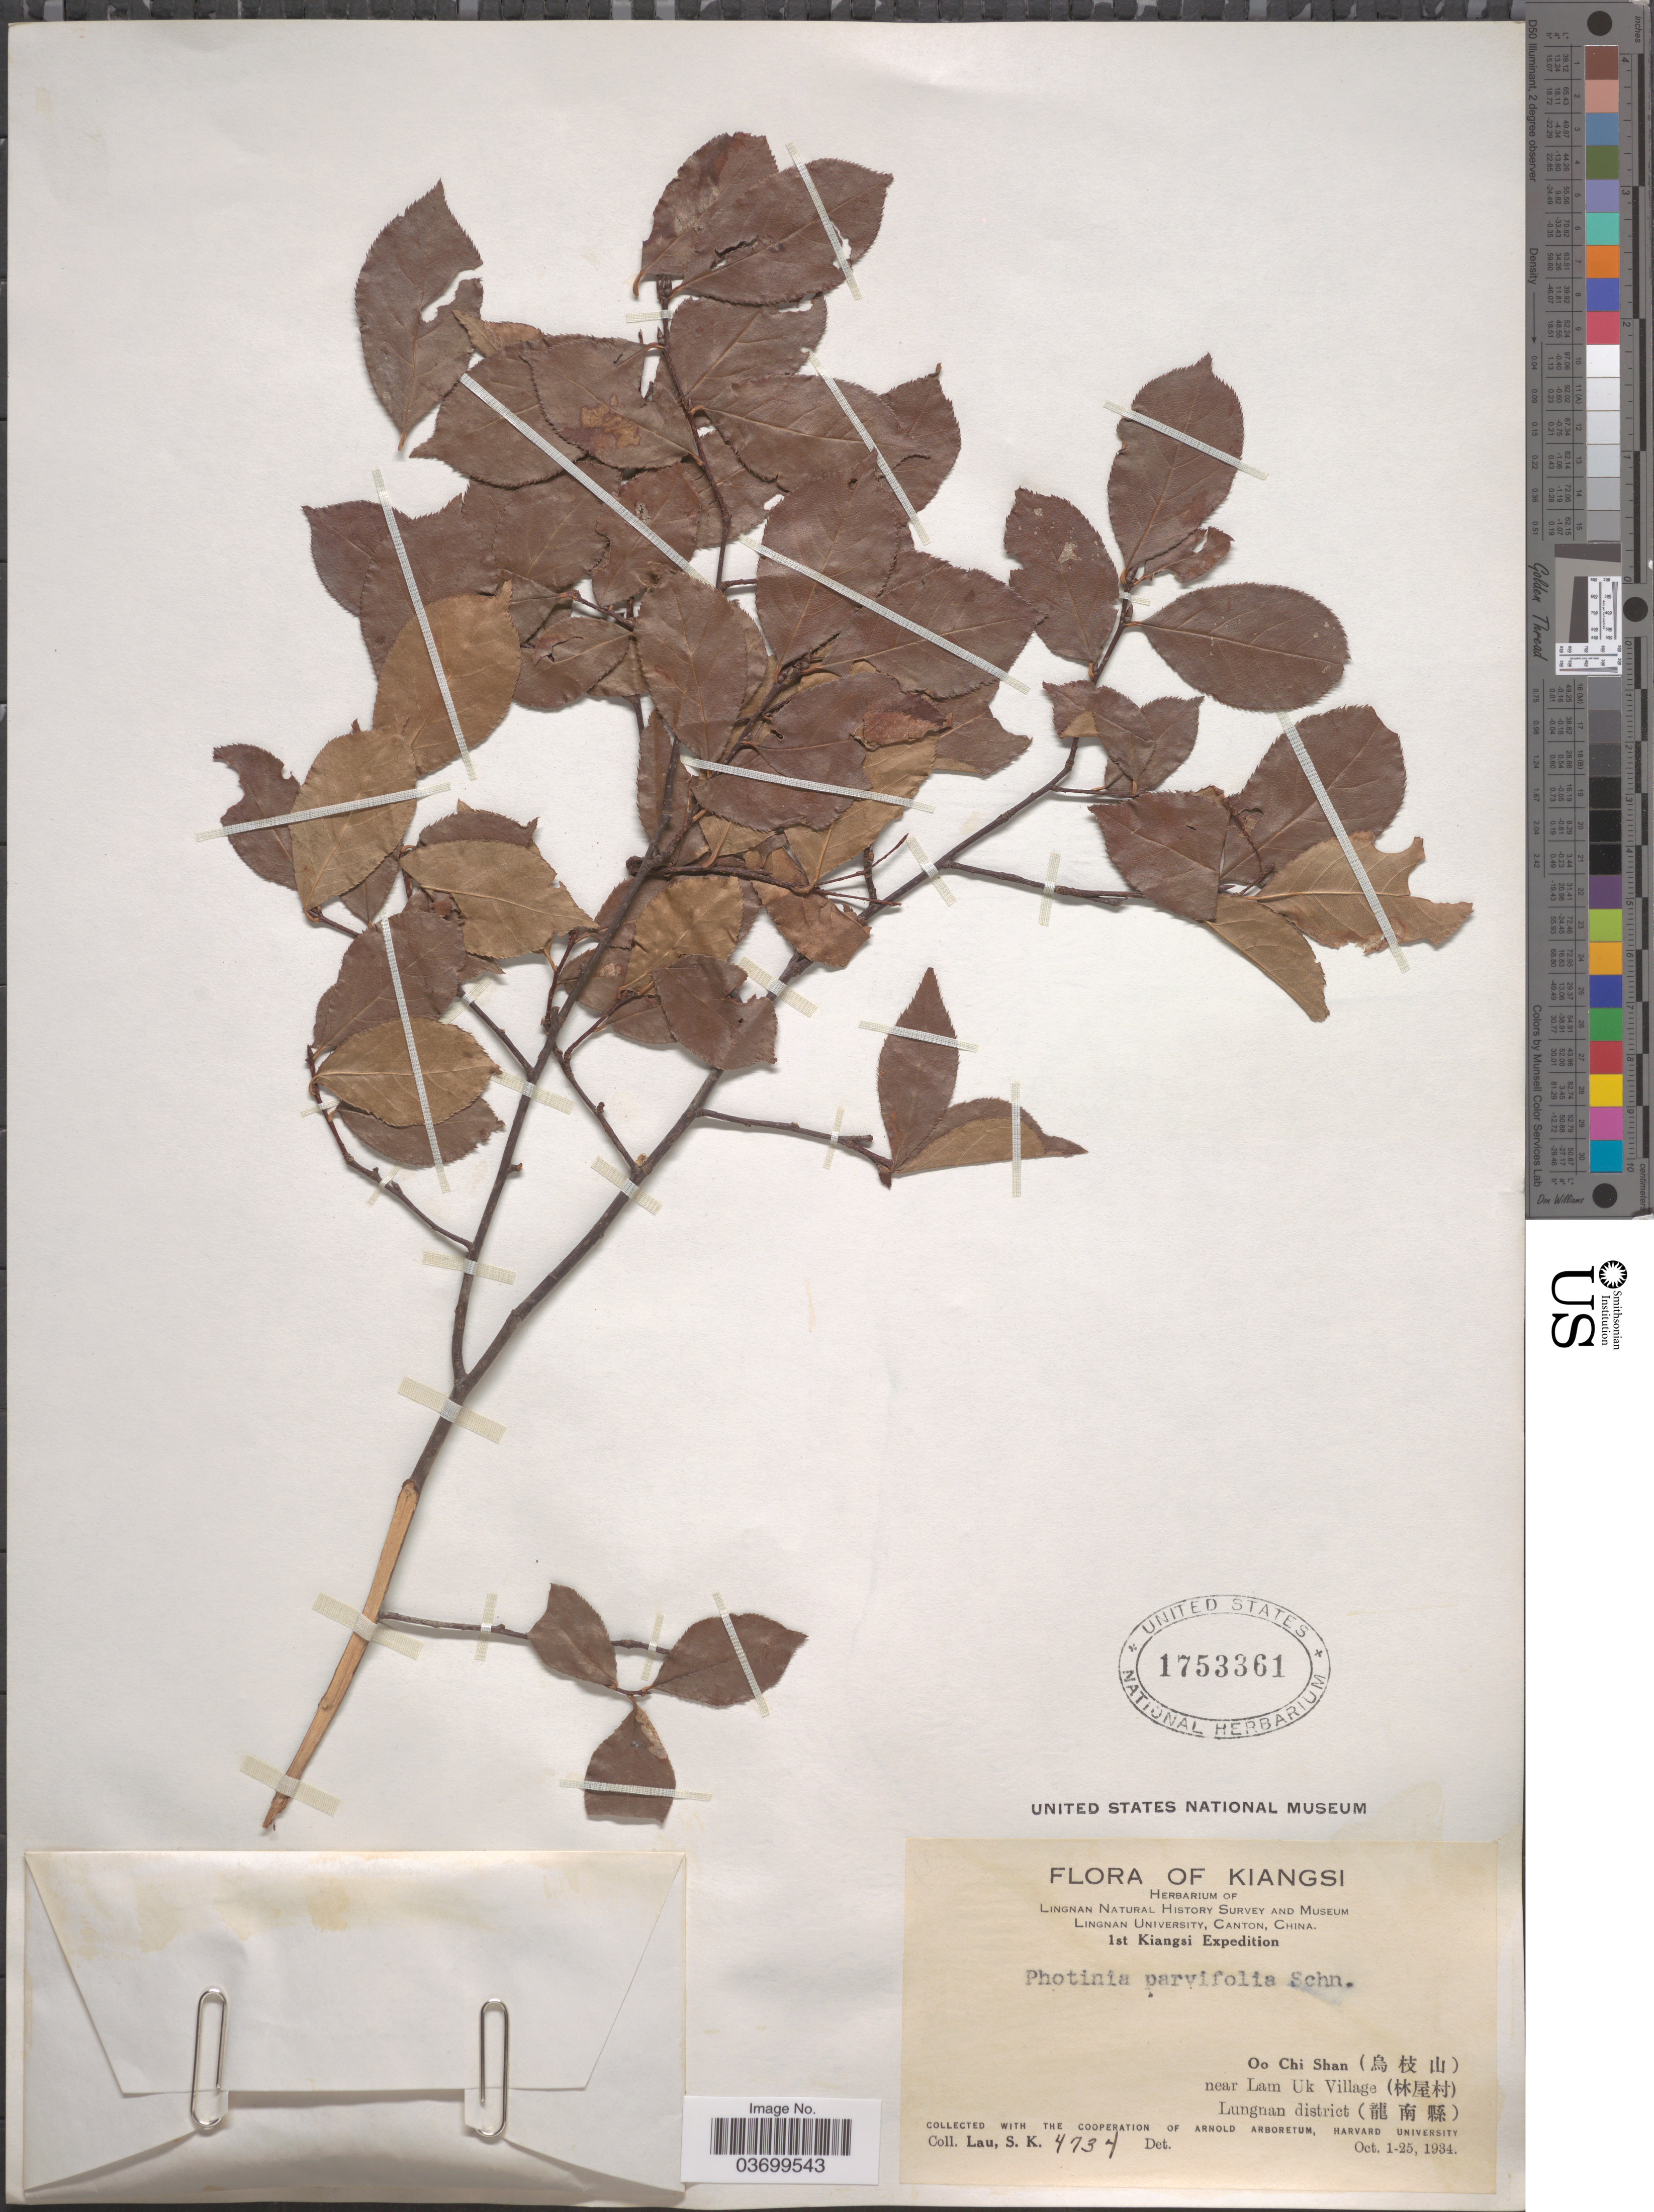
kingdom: Plantae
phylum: Tracheophyta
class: Magnoliopsida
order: Rosales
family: Rosaceae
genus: Photinia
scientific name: Photinia parvifolia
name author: (E. Pritz.) C.K. Schneid.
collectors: S. K. Lau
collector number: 4734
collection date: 1934-10-01/1934-10-25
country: China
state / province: Jiangxi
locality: Kiangsi. Oo Chi Shan (X) near Lam Uk Village (X). Lungnan district (X).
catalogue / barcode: US 1753361